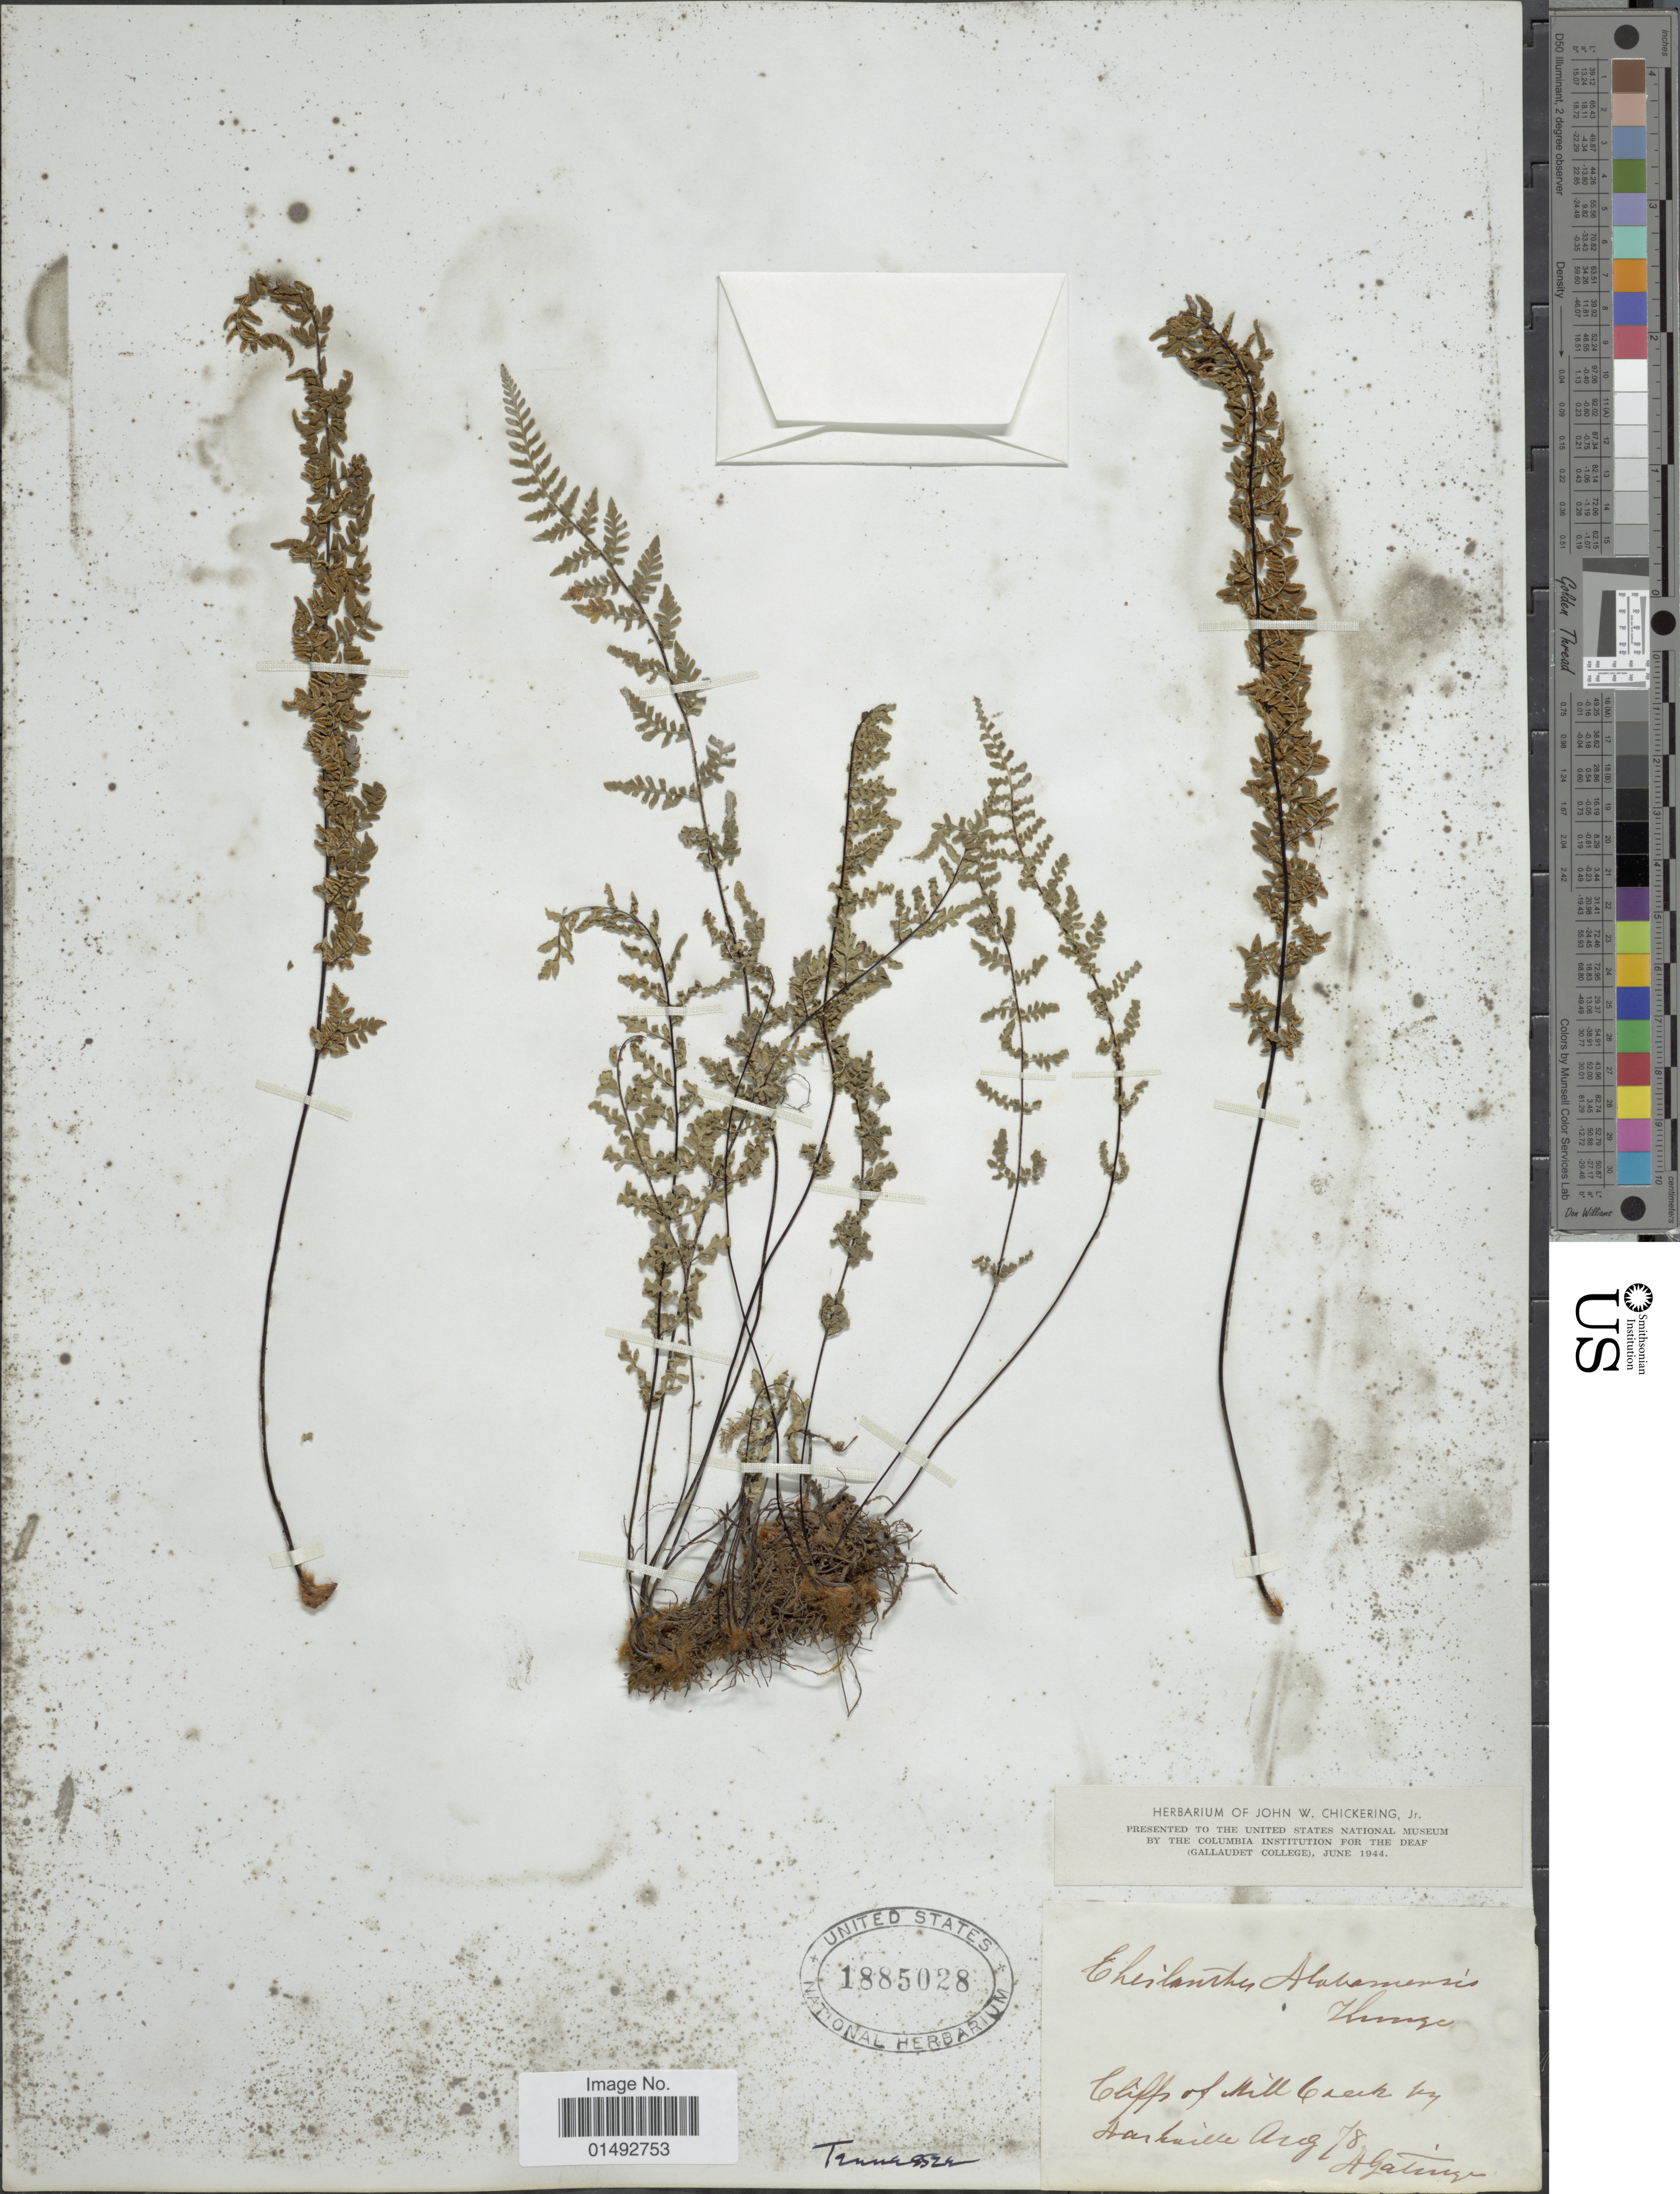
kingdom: Plantae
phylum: Tracheophyta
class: Polypodiopsida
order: Polypodiales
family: Pteridaceae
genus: Myriopteris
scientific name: Myriopteris alabamensis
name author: (Buckley) Grusz & Windham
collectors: A. Gatiuge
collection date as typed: Transcribed d/m/y: /8/78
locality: Cliffs of Hill Creek bu [illegible text]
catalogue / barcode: US 1885028